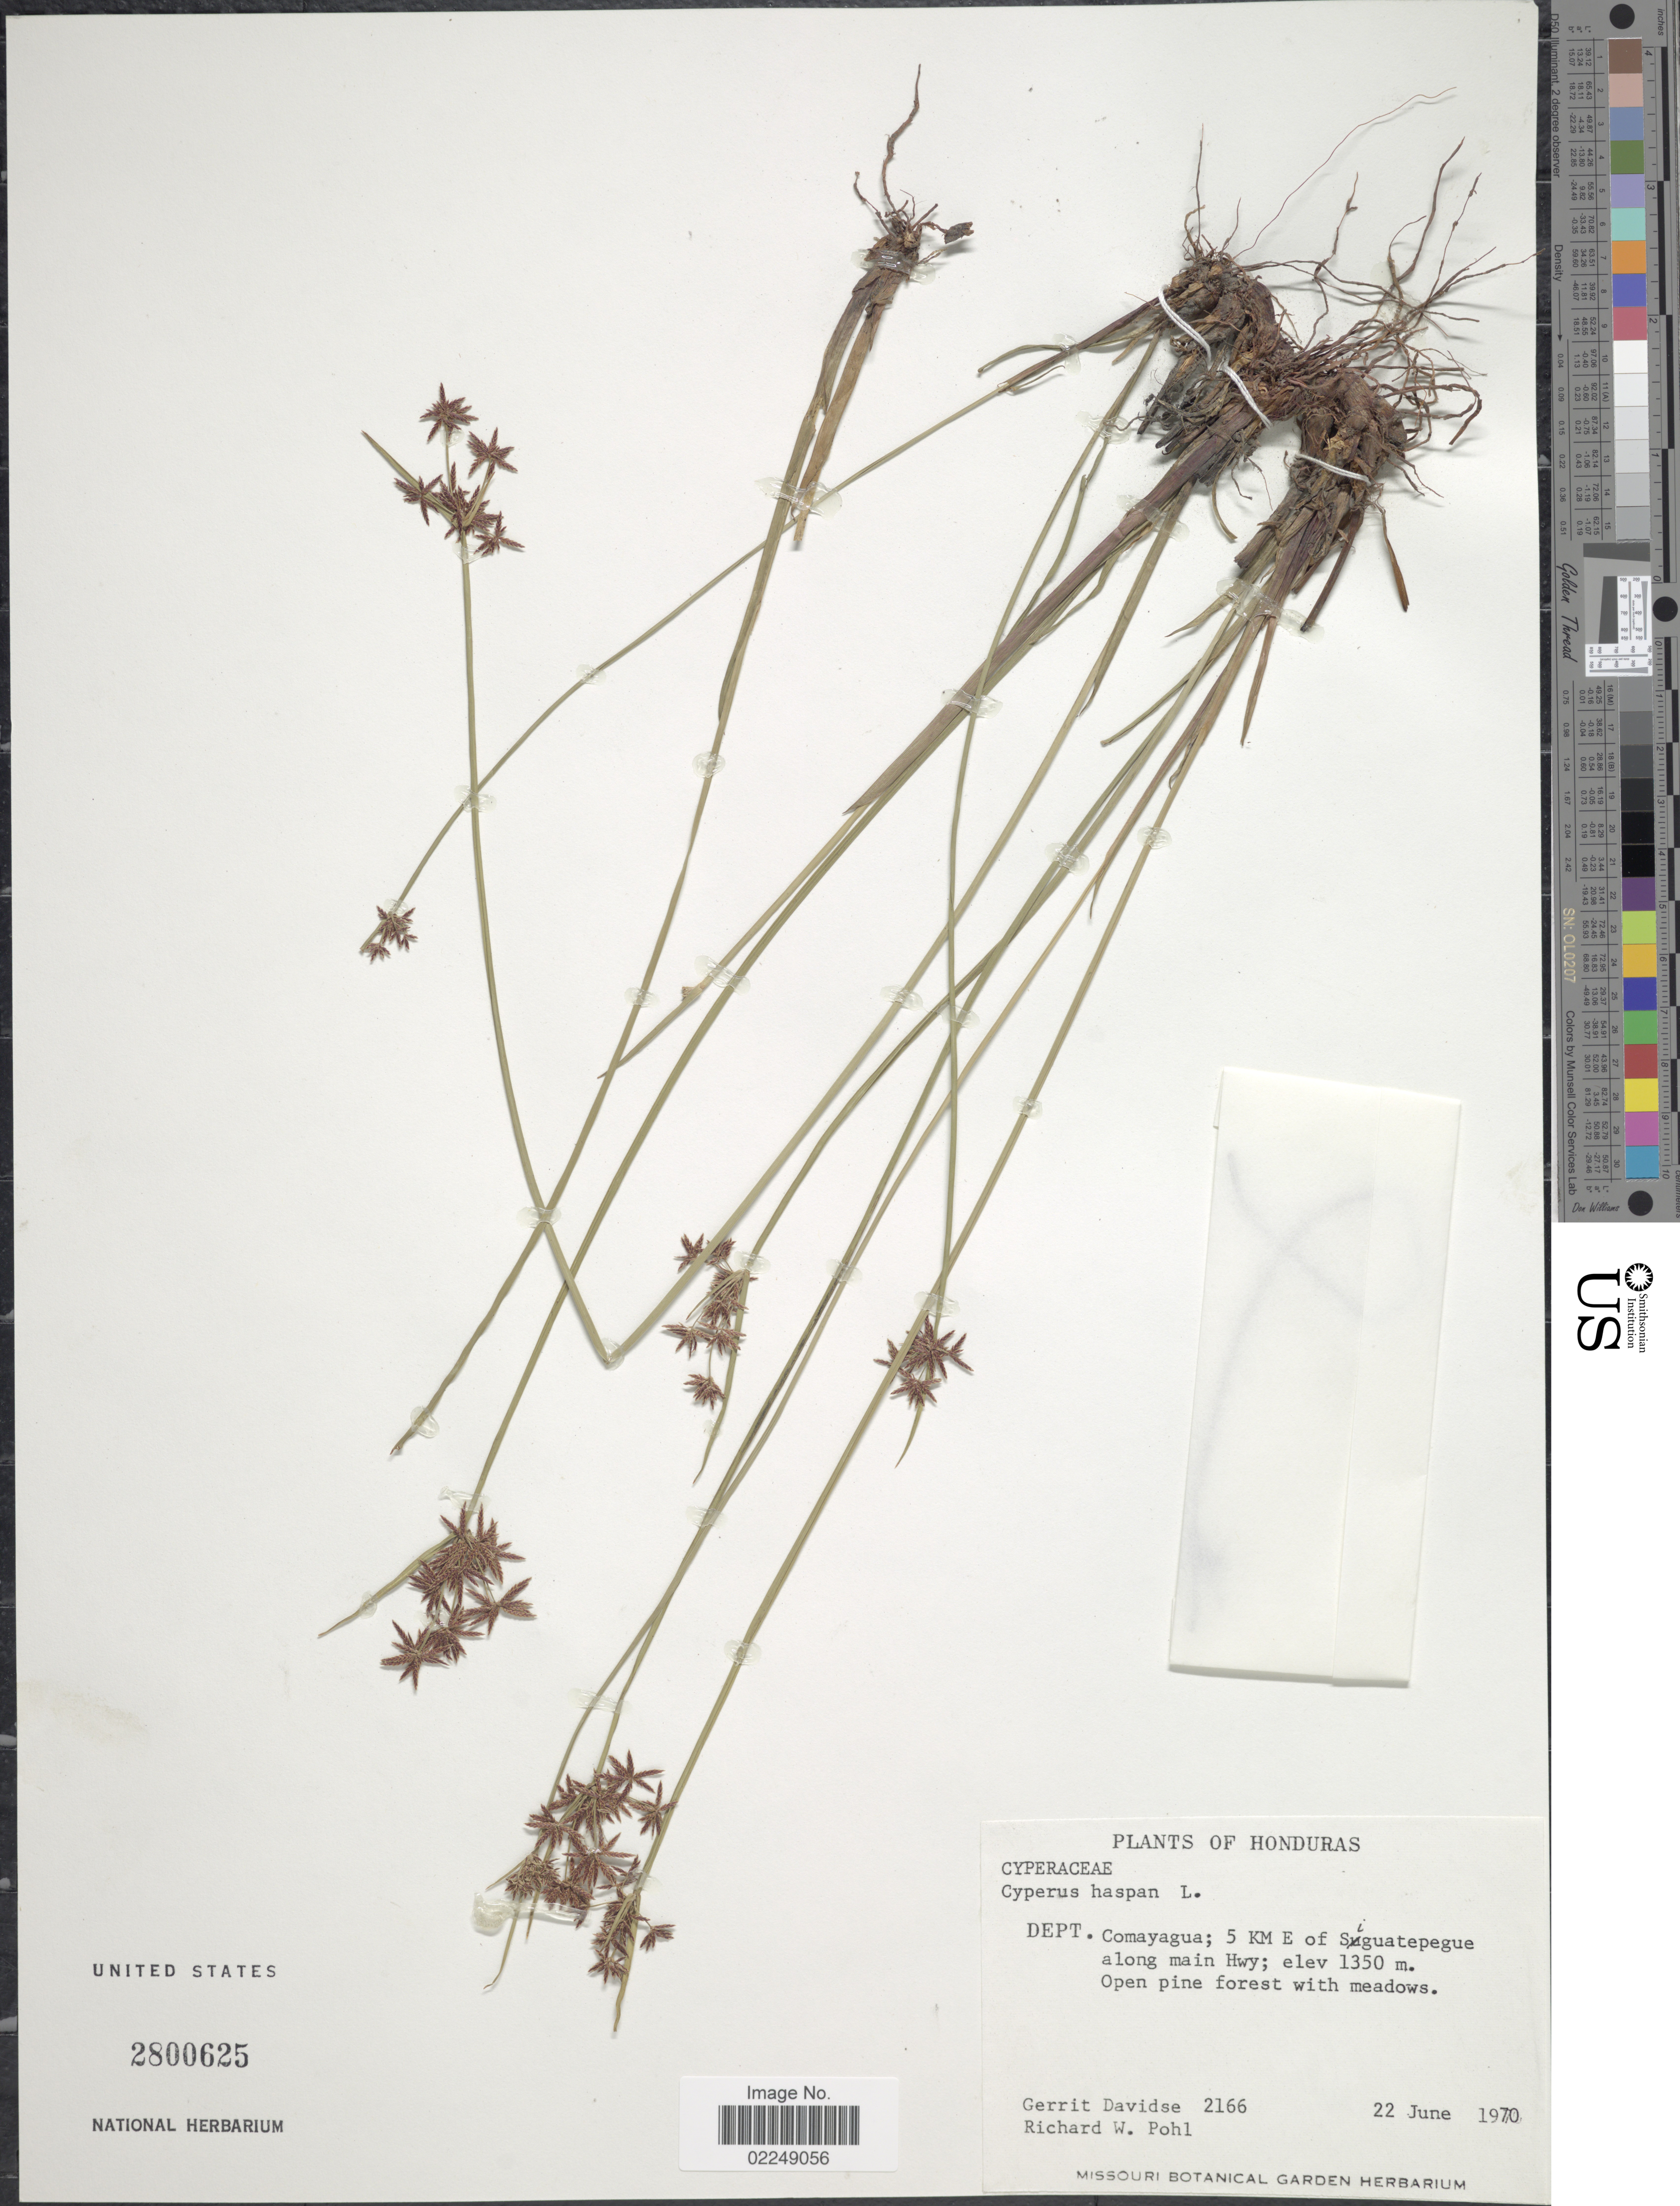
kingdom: Plantae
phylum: Tracheophyta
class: Liliopsida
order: Poales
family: Cyperaceae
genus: Cyperus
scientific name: Cyperus haspan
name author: L.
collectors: G. Davidse & R. W. Pohl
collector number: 2166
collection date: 1970-06-22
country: Honduras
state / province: Comayagua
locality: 5 km E of Siguatepegue along main Hwy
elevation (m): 1350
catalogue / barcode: US 2800625